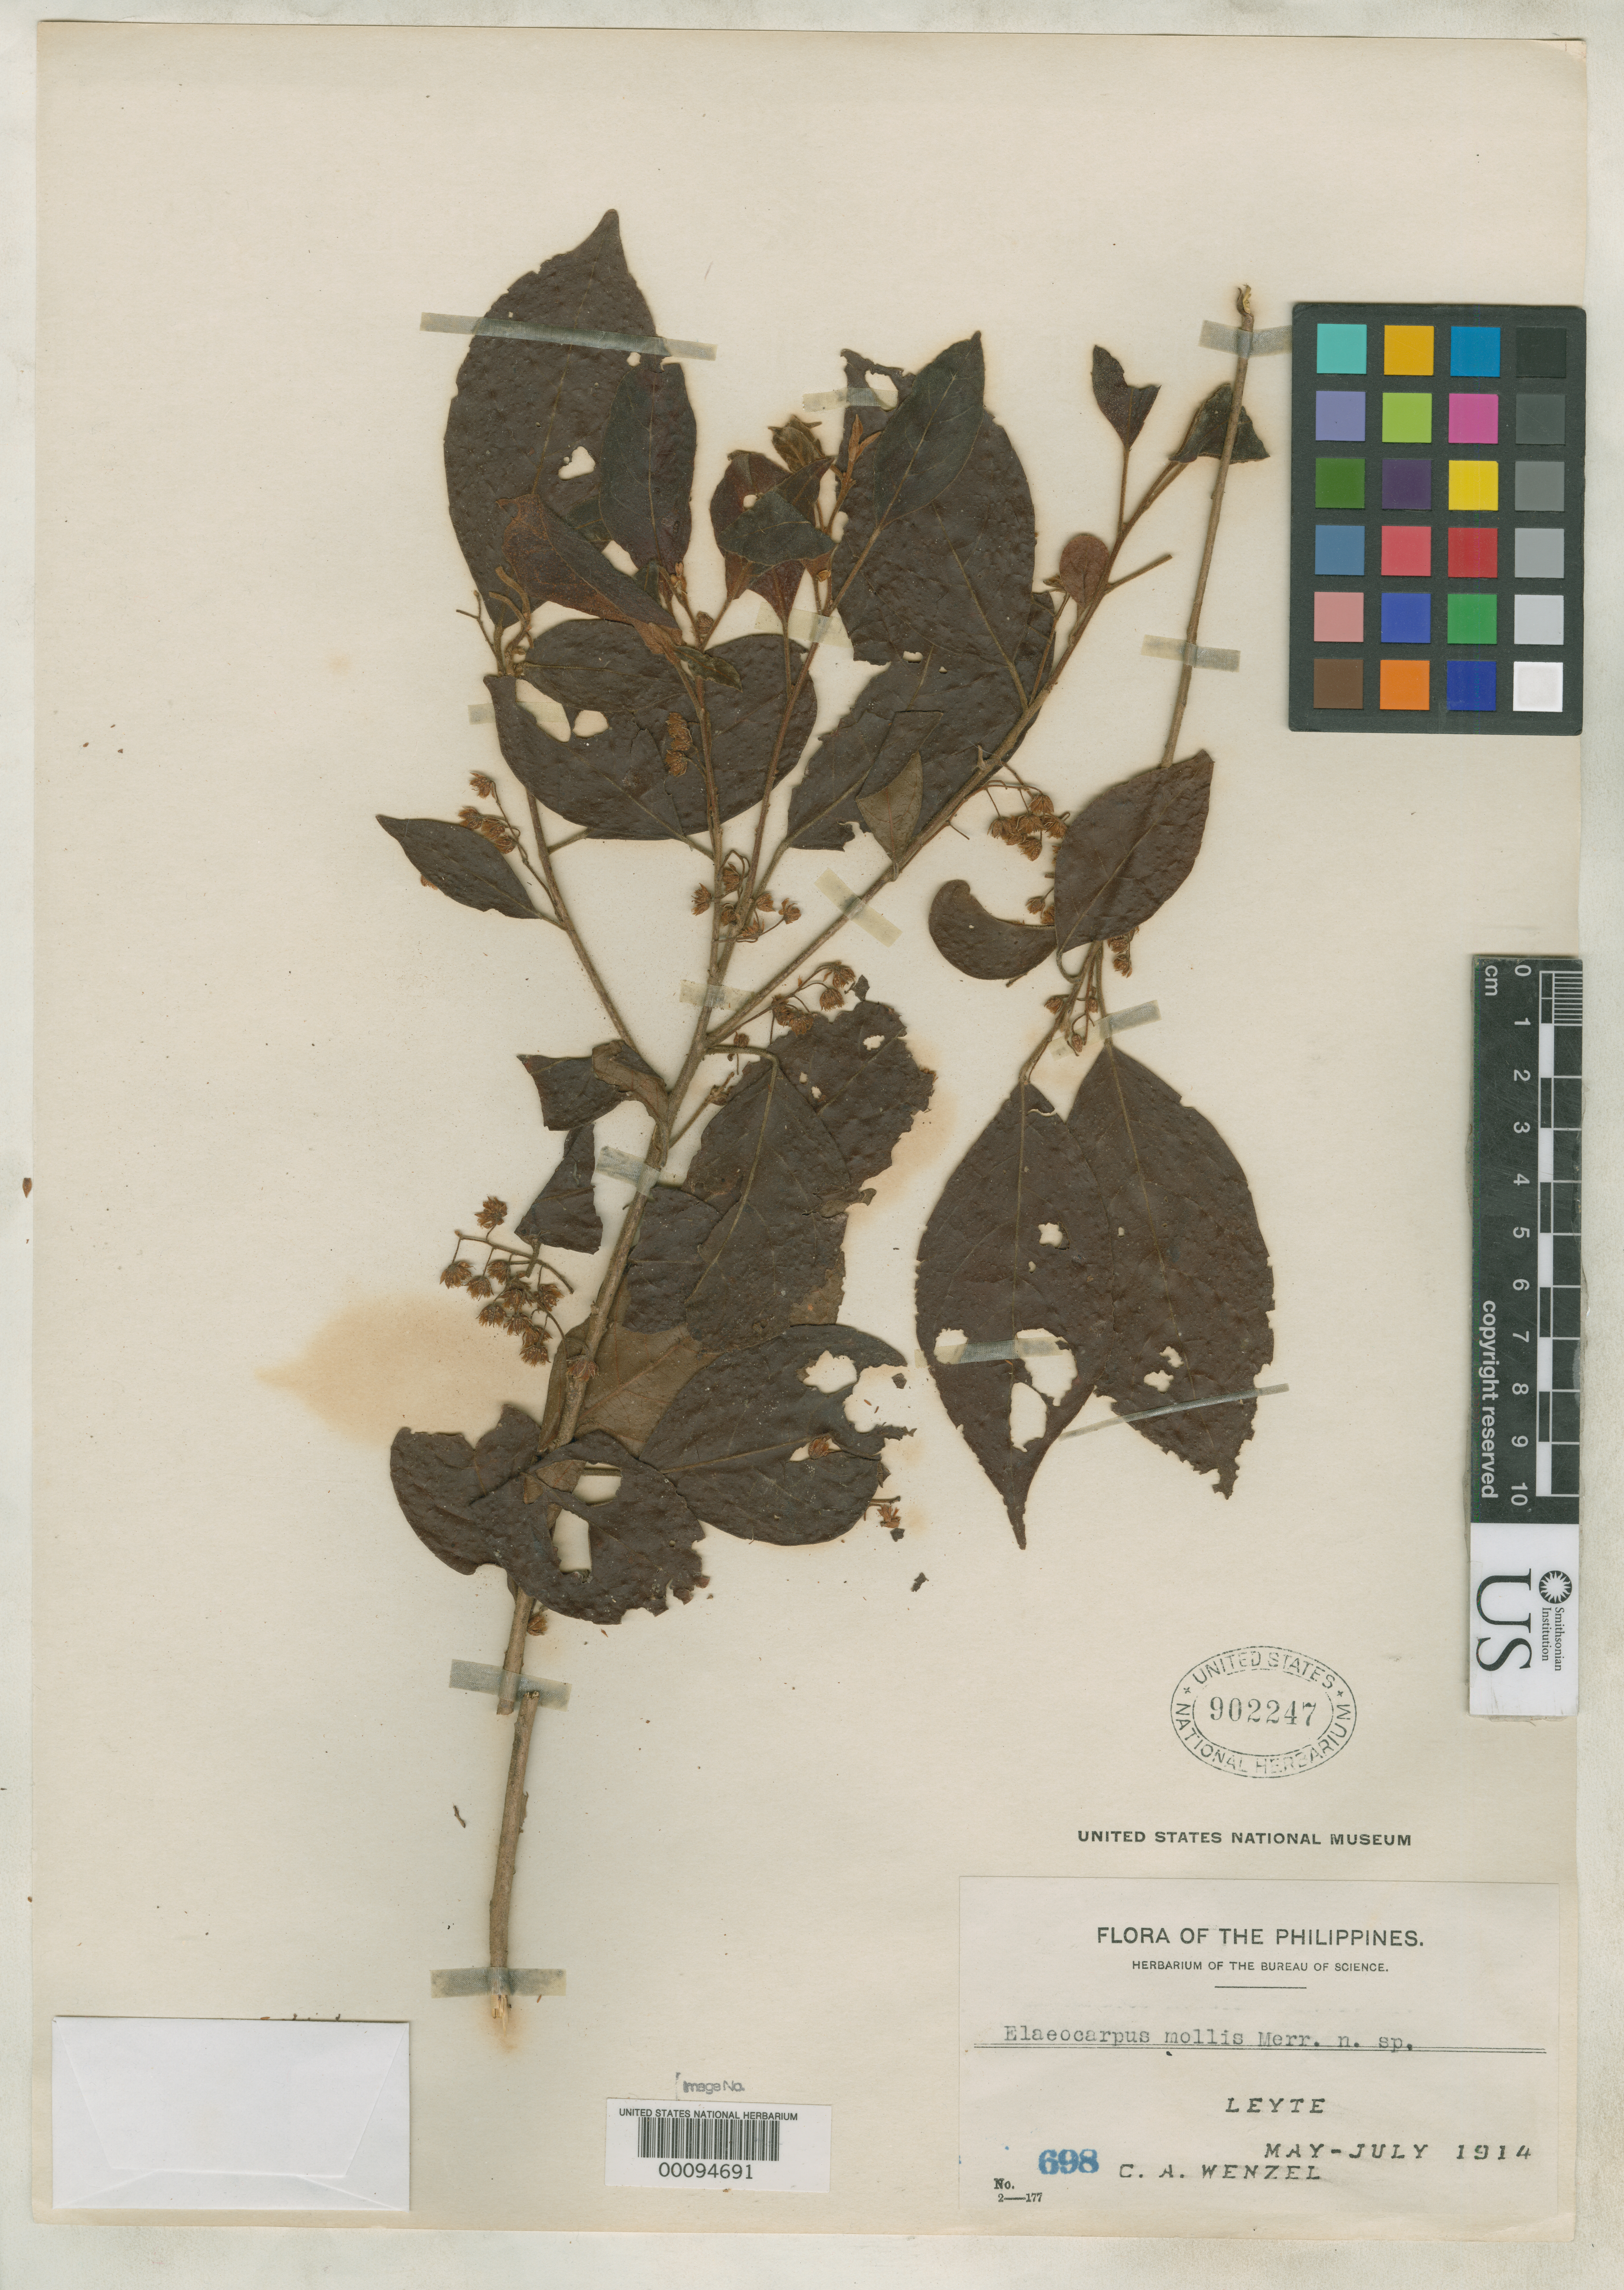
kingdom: Plantae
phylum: Tracheophyta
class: Magnoliopsida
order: Oxalidales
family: Elaeocarpaceae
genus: Elaeocarpus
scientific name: Elaeocarpus mollis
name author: Merr.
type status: Isotype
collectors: C. Wenzel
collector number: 698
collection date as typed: May 1914 to -- Jul 1914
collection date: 1914-05/1914-07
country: Philippines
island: Leyte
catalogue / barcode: US 902247